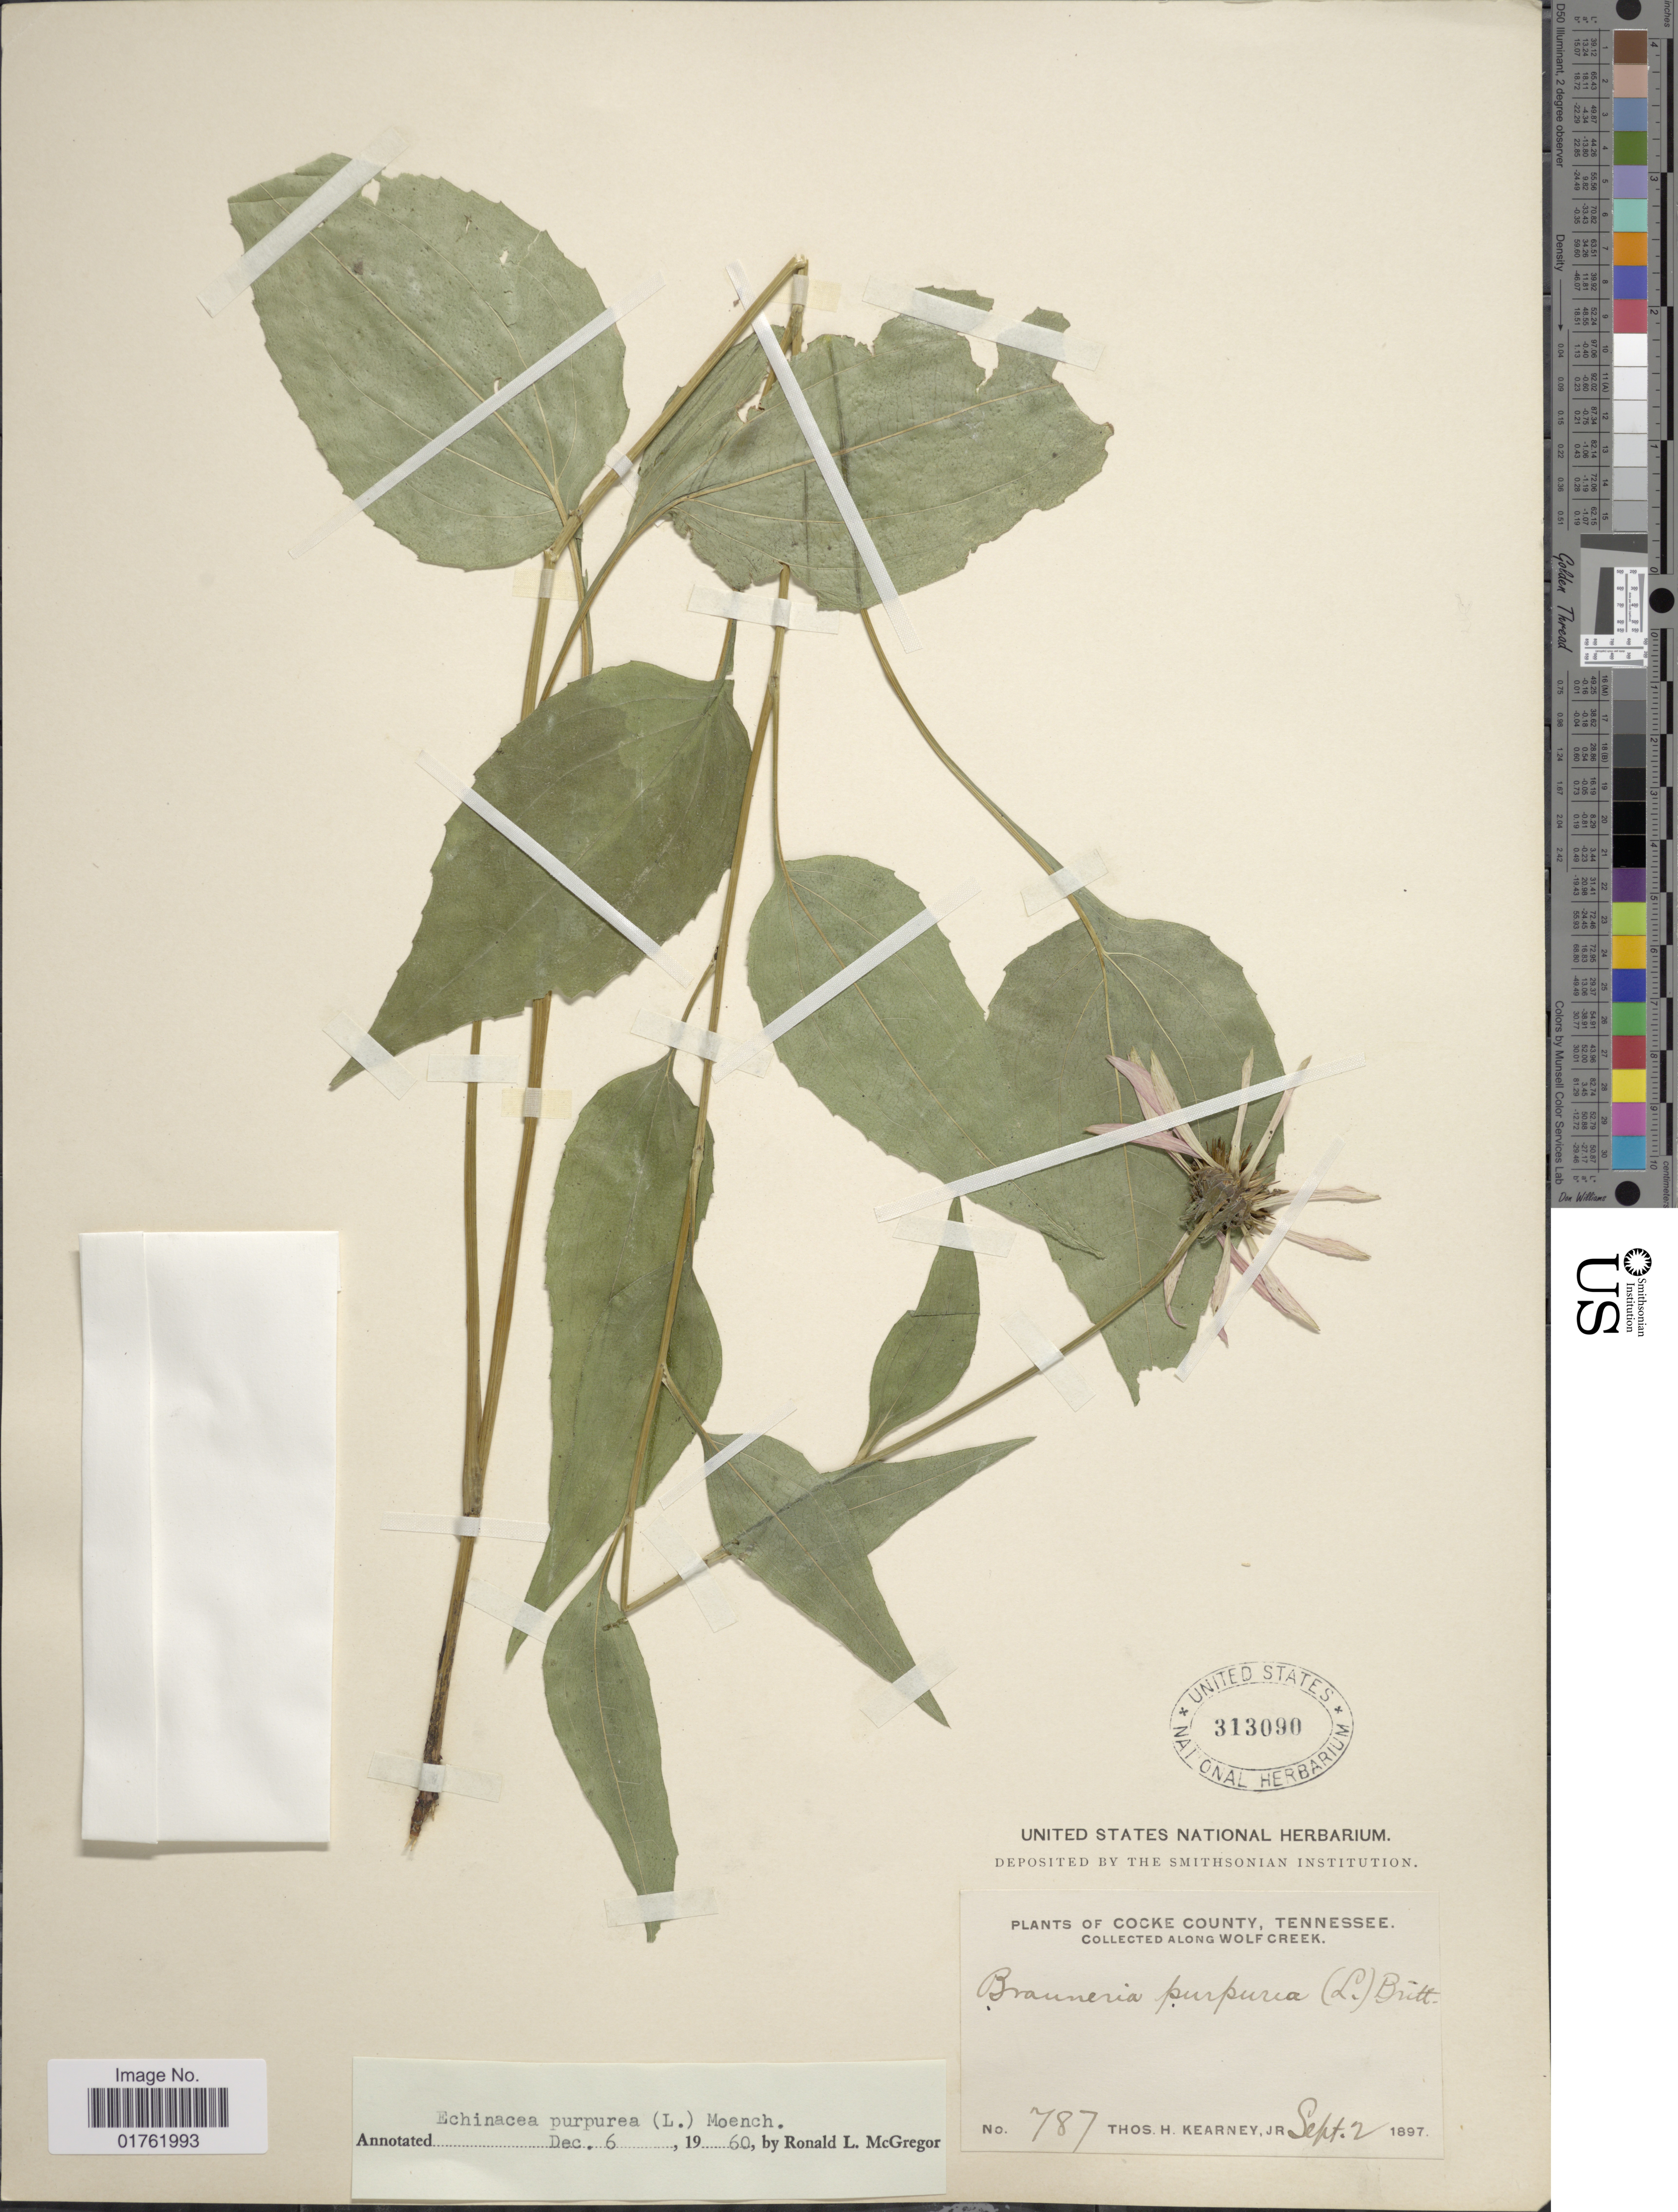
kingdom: Plantae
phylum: Tracheophyta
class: Magnoliopsida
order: Asterales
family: Asteraceae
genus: Echinacea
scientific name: Echinacea purpurea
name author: (L.) Moench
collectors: T. H. Kearney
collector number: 787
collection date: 1897-09-02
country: United States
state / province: Tennessee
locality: Cocke County, along Wolf Creek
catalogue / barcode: US 313090